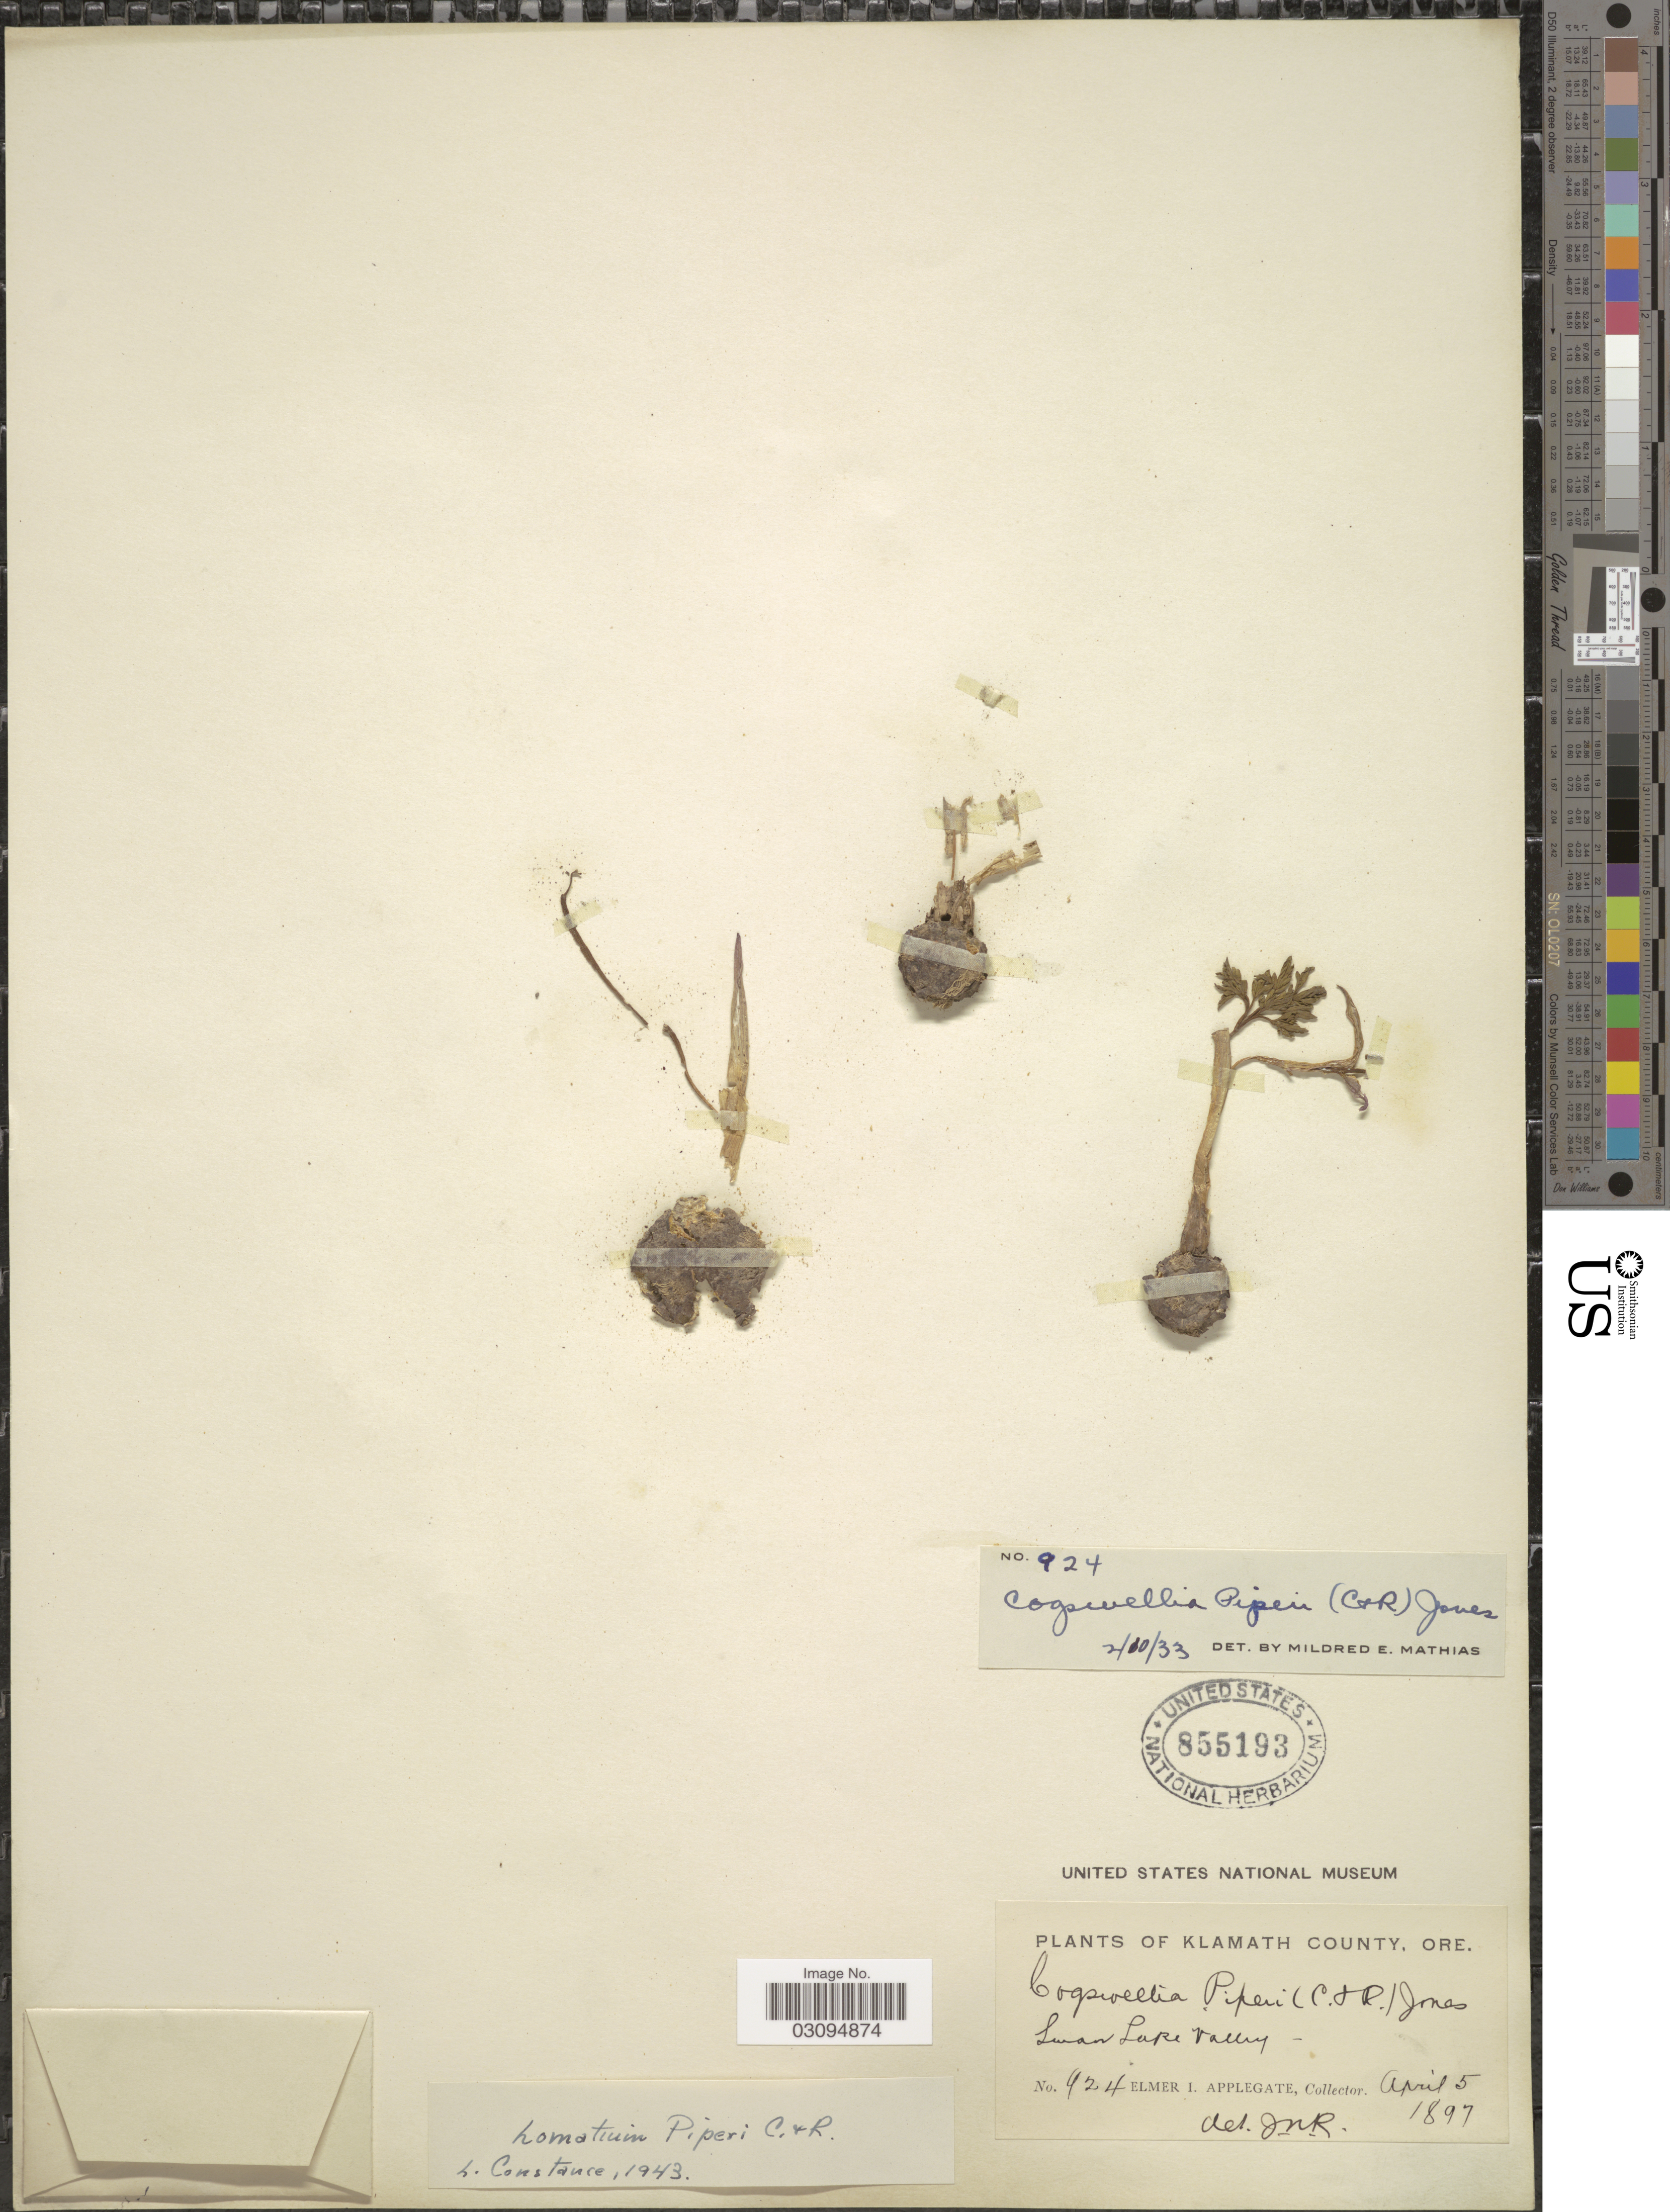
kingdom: Plantae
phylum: Tracheophyta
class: Magnoliopsida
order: Apiales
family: Apiaceae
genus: Lomatium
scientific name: Lomatium piperi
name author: J.M. Coult. & Rose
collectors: E. I. Applegate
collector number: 924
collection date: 1897-04-05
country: United States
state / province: Oregon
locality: Klamath County, Swan Lake Valley.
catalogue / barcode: US 855193